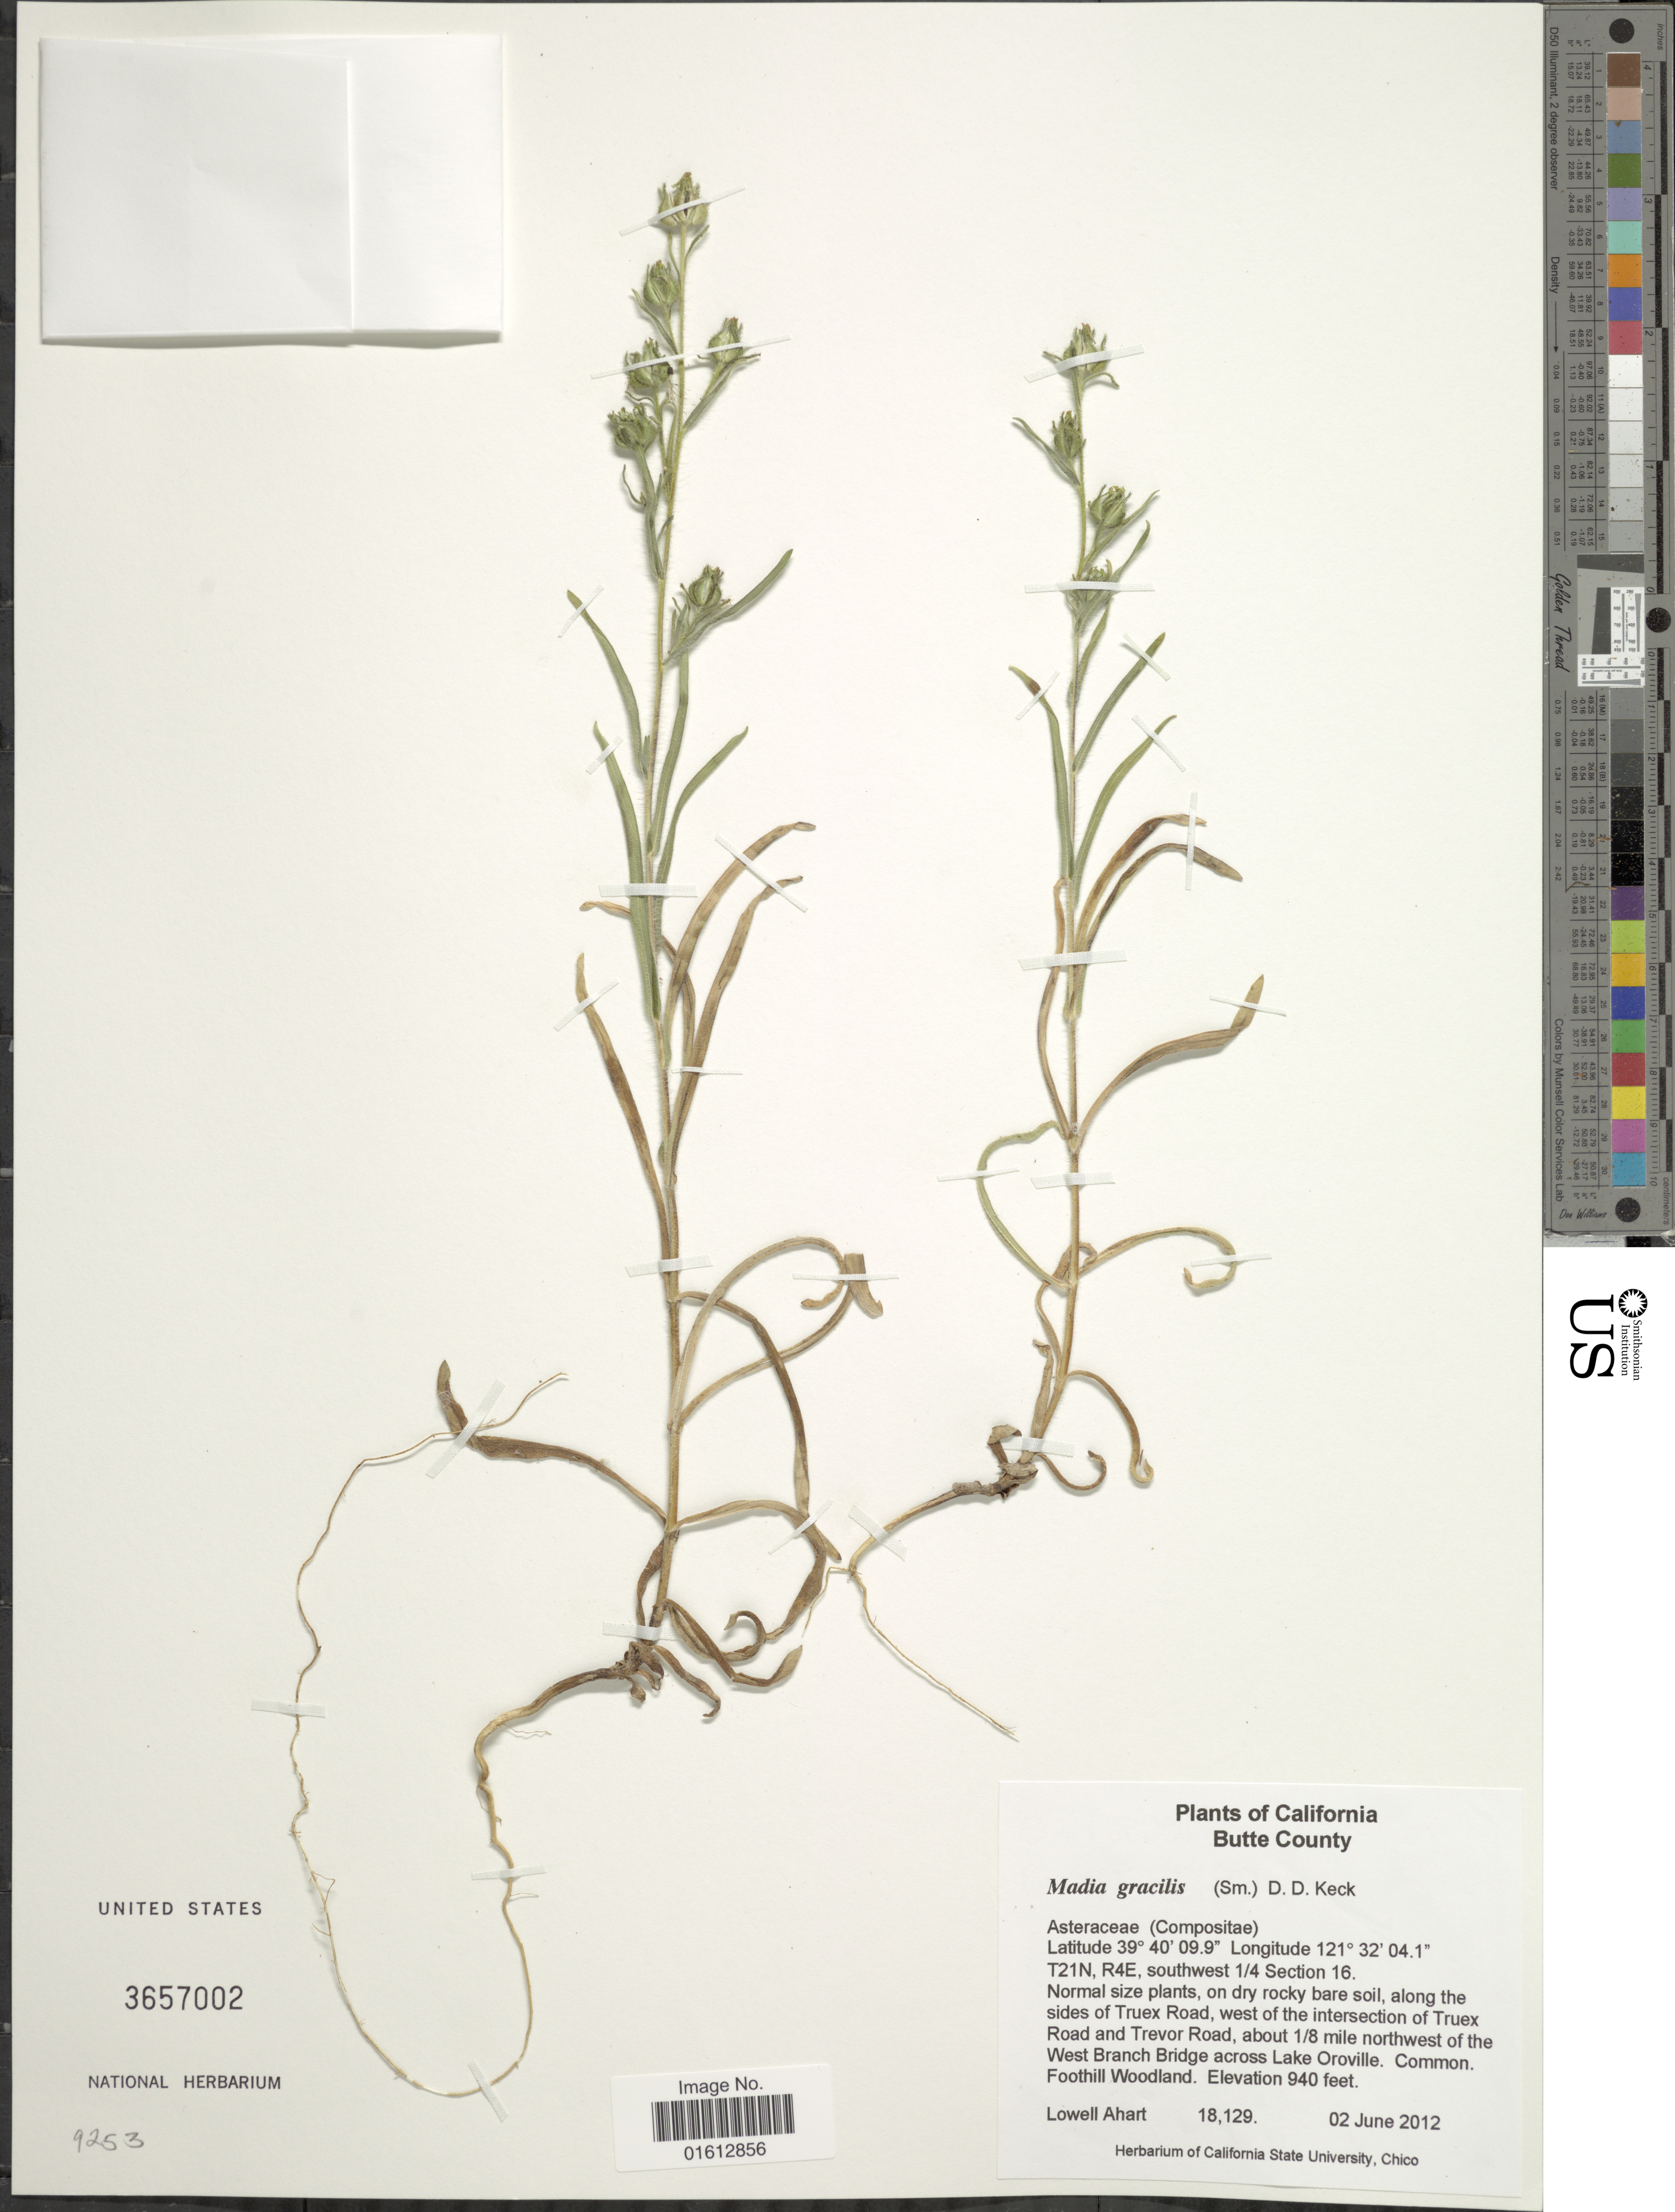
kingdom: Plantae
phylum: Tracheophyta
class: Magnoliopsida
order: Asterales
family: Asteraceae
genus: Madia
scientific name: Madia gracilis subsp. gracilis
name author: (Sm.) D.D. Keck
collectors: L. Ahart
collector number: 18129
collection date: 2012-06-02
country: United States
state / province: California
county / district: Butte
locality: California, Butte County, T21N, R4E, souhtwest 1/4 Section 16. along the sides of Truex Road, west of the intersection of Truex Road and Trevor Road, about 1/8 mile northwest of the West Branch Bridge across Lake Oroville.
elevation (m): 287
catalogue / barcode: US 3657002